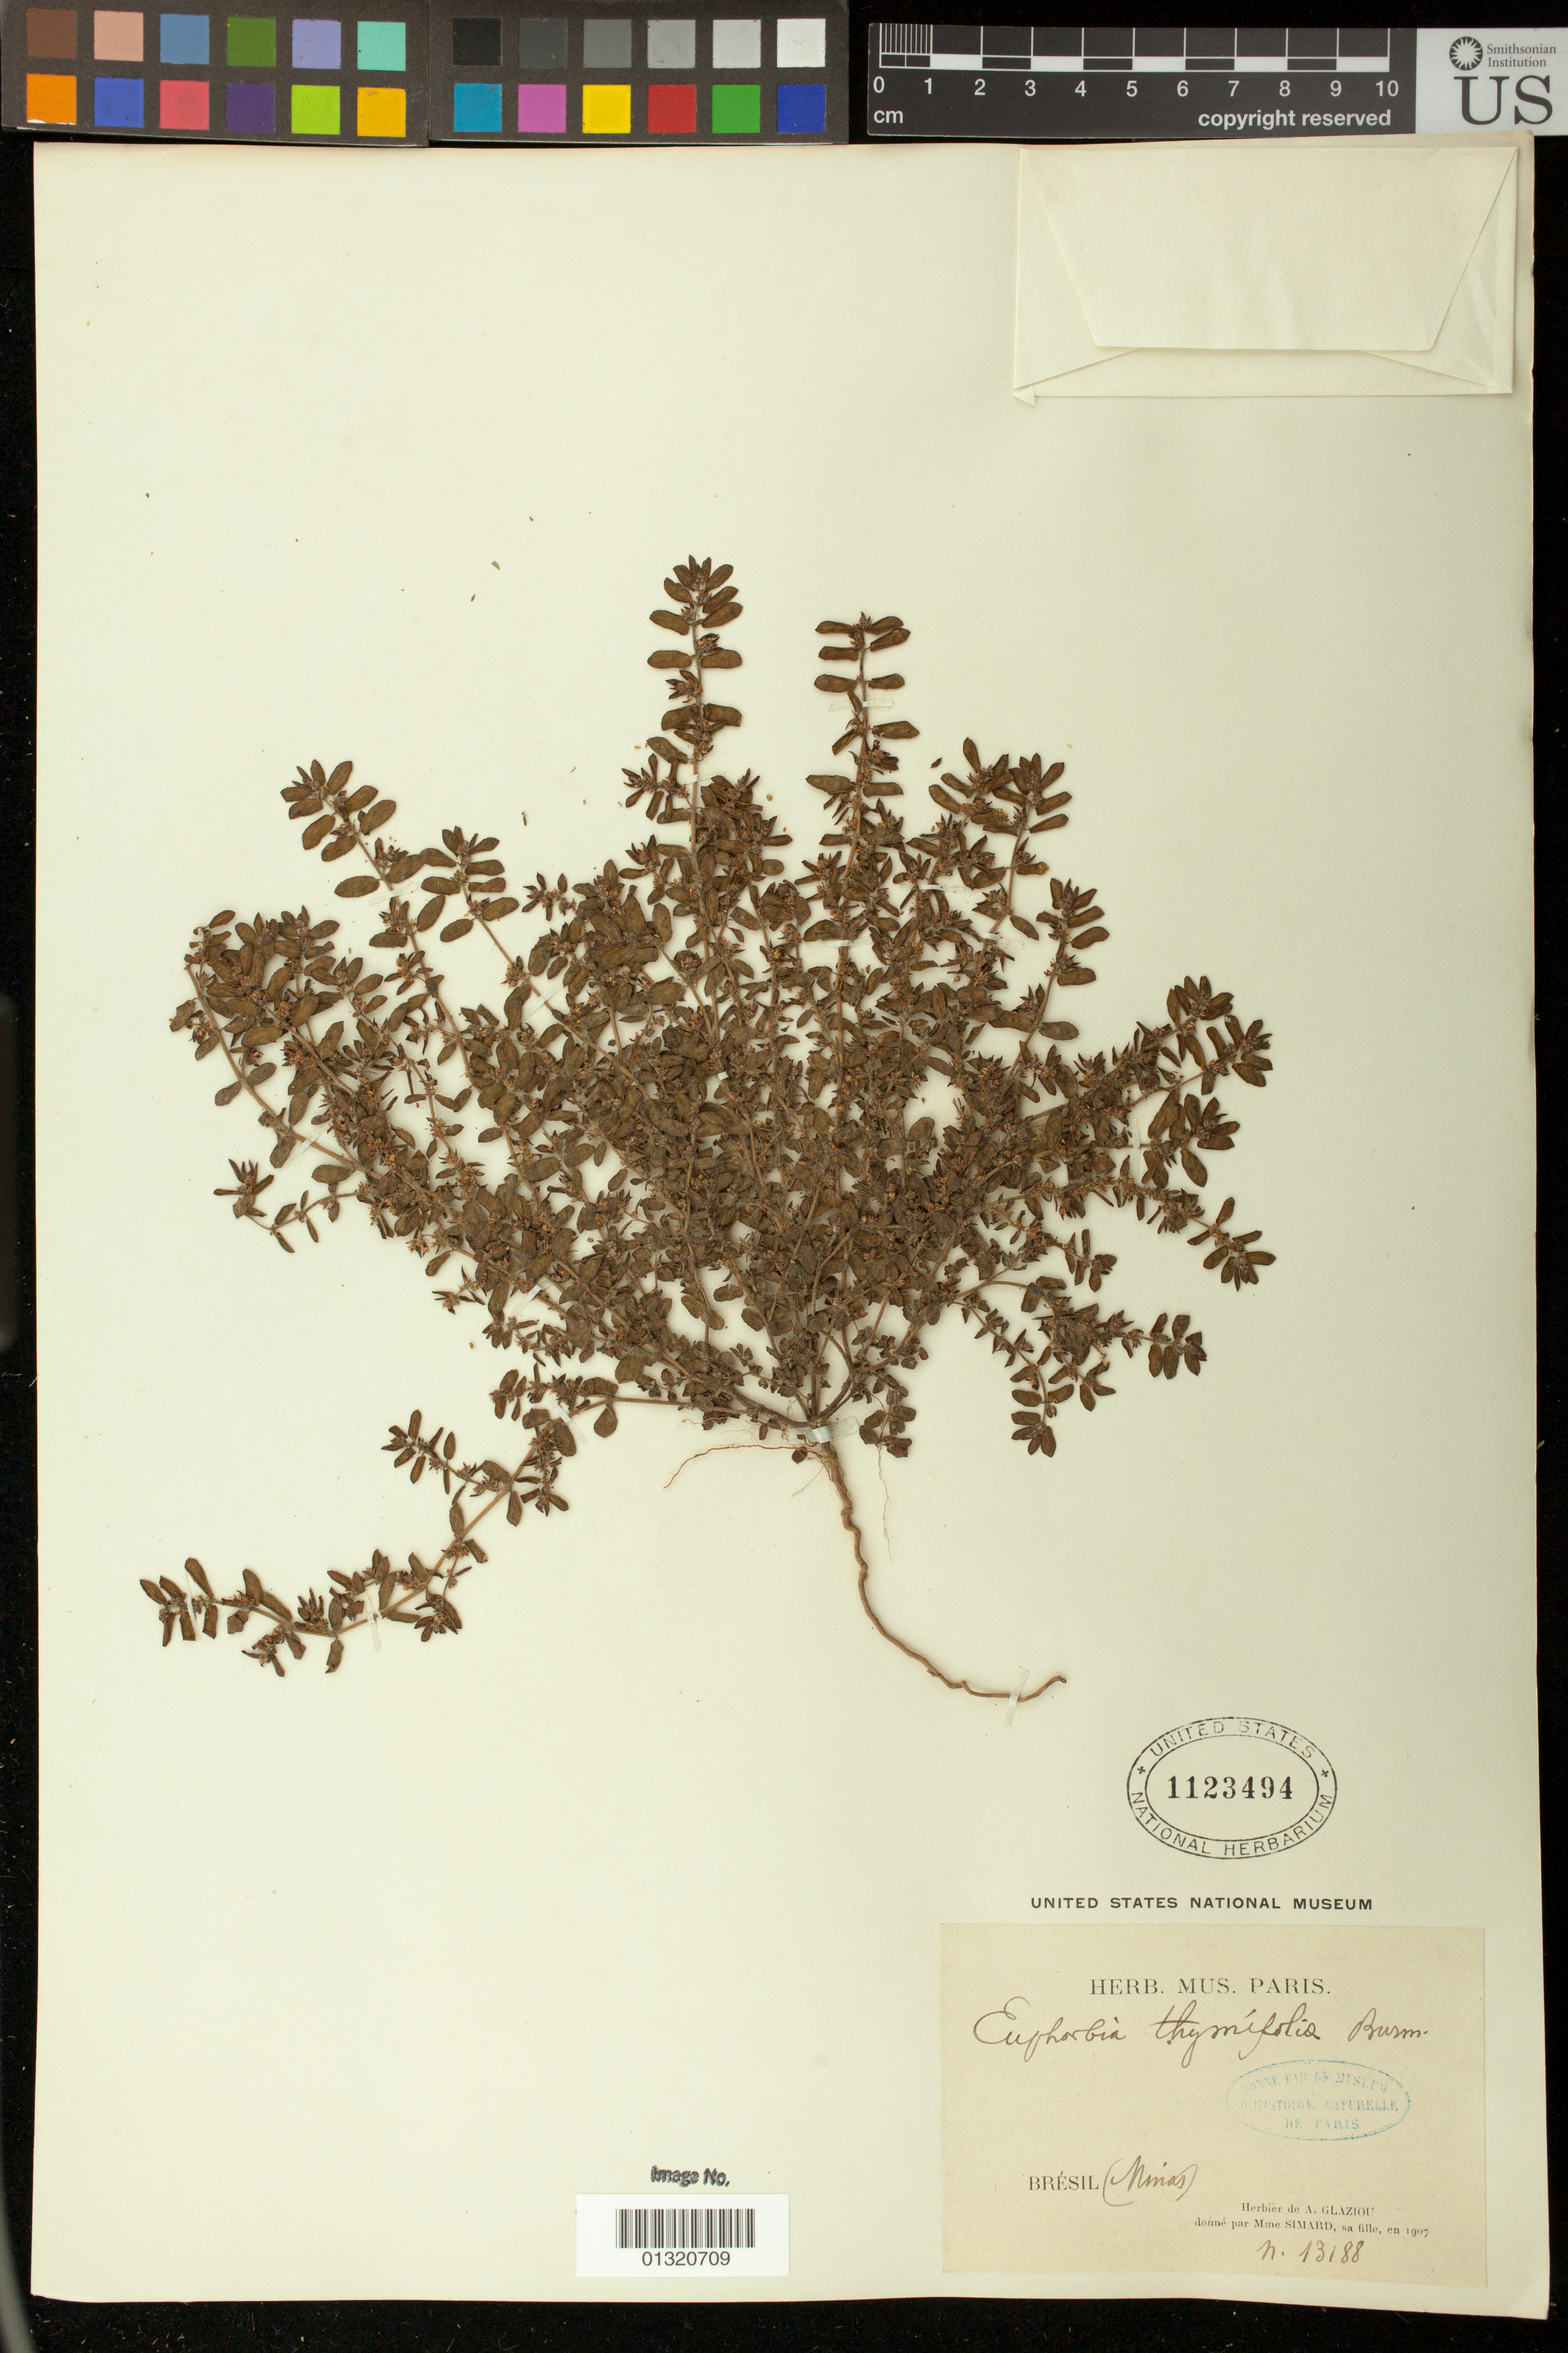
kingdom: Plantae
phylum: Tracheophyta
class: Magnoliopsida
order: Malpighiales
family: Euphorbiaceae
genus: Euphorbia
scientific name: Euphorbia thymifolia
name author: L.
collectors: A. F. M. Glaziou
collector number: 13188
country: Brazil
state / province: Minas Gerais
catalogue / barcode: US 1123494